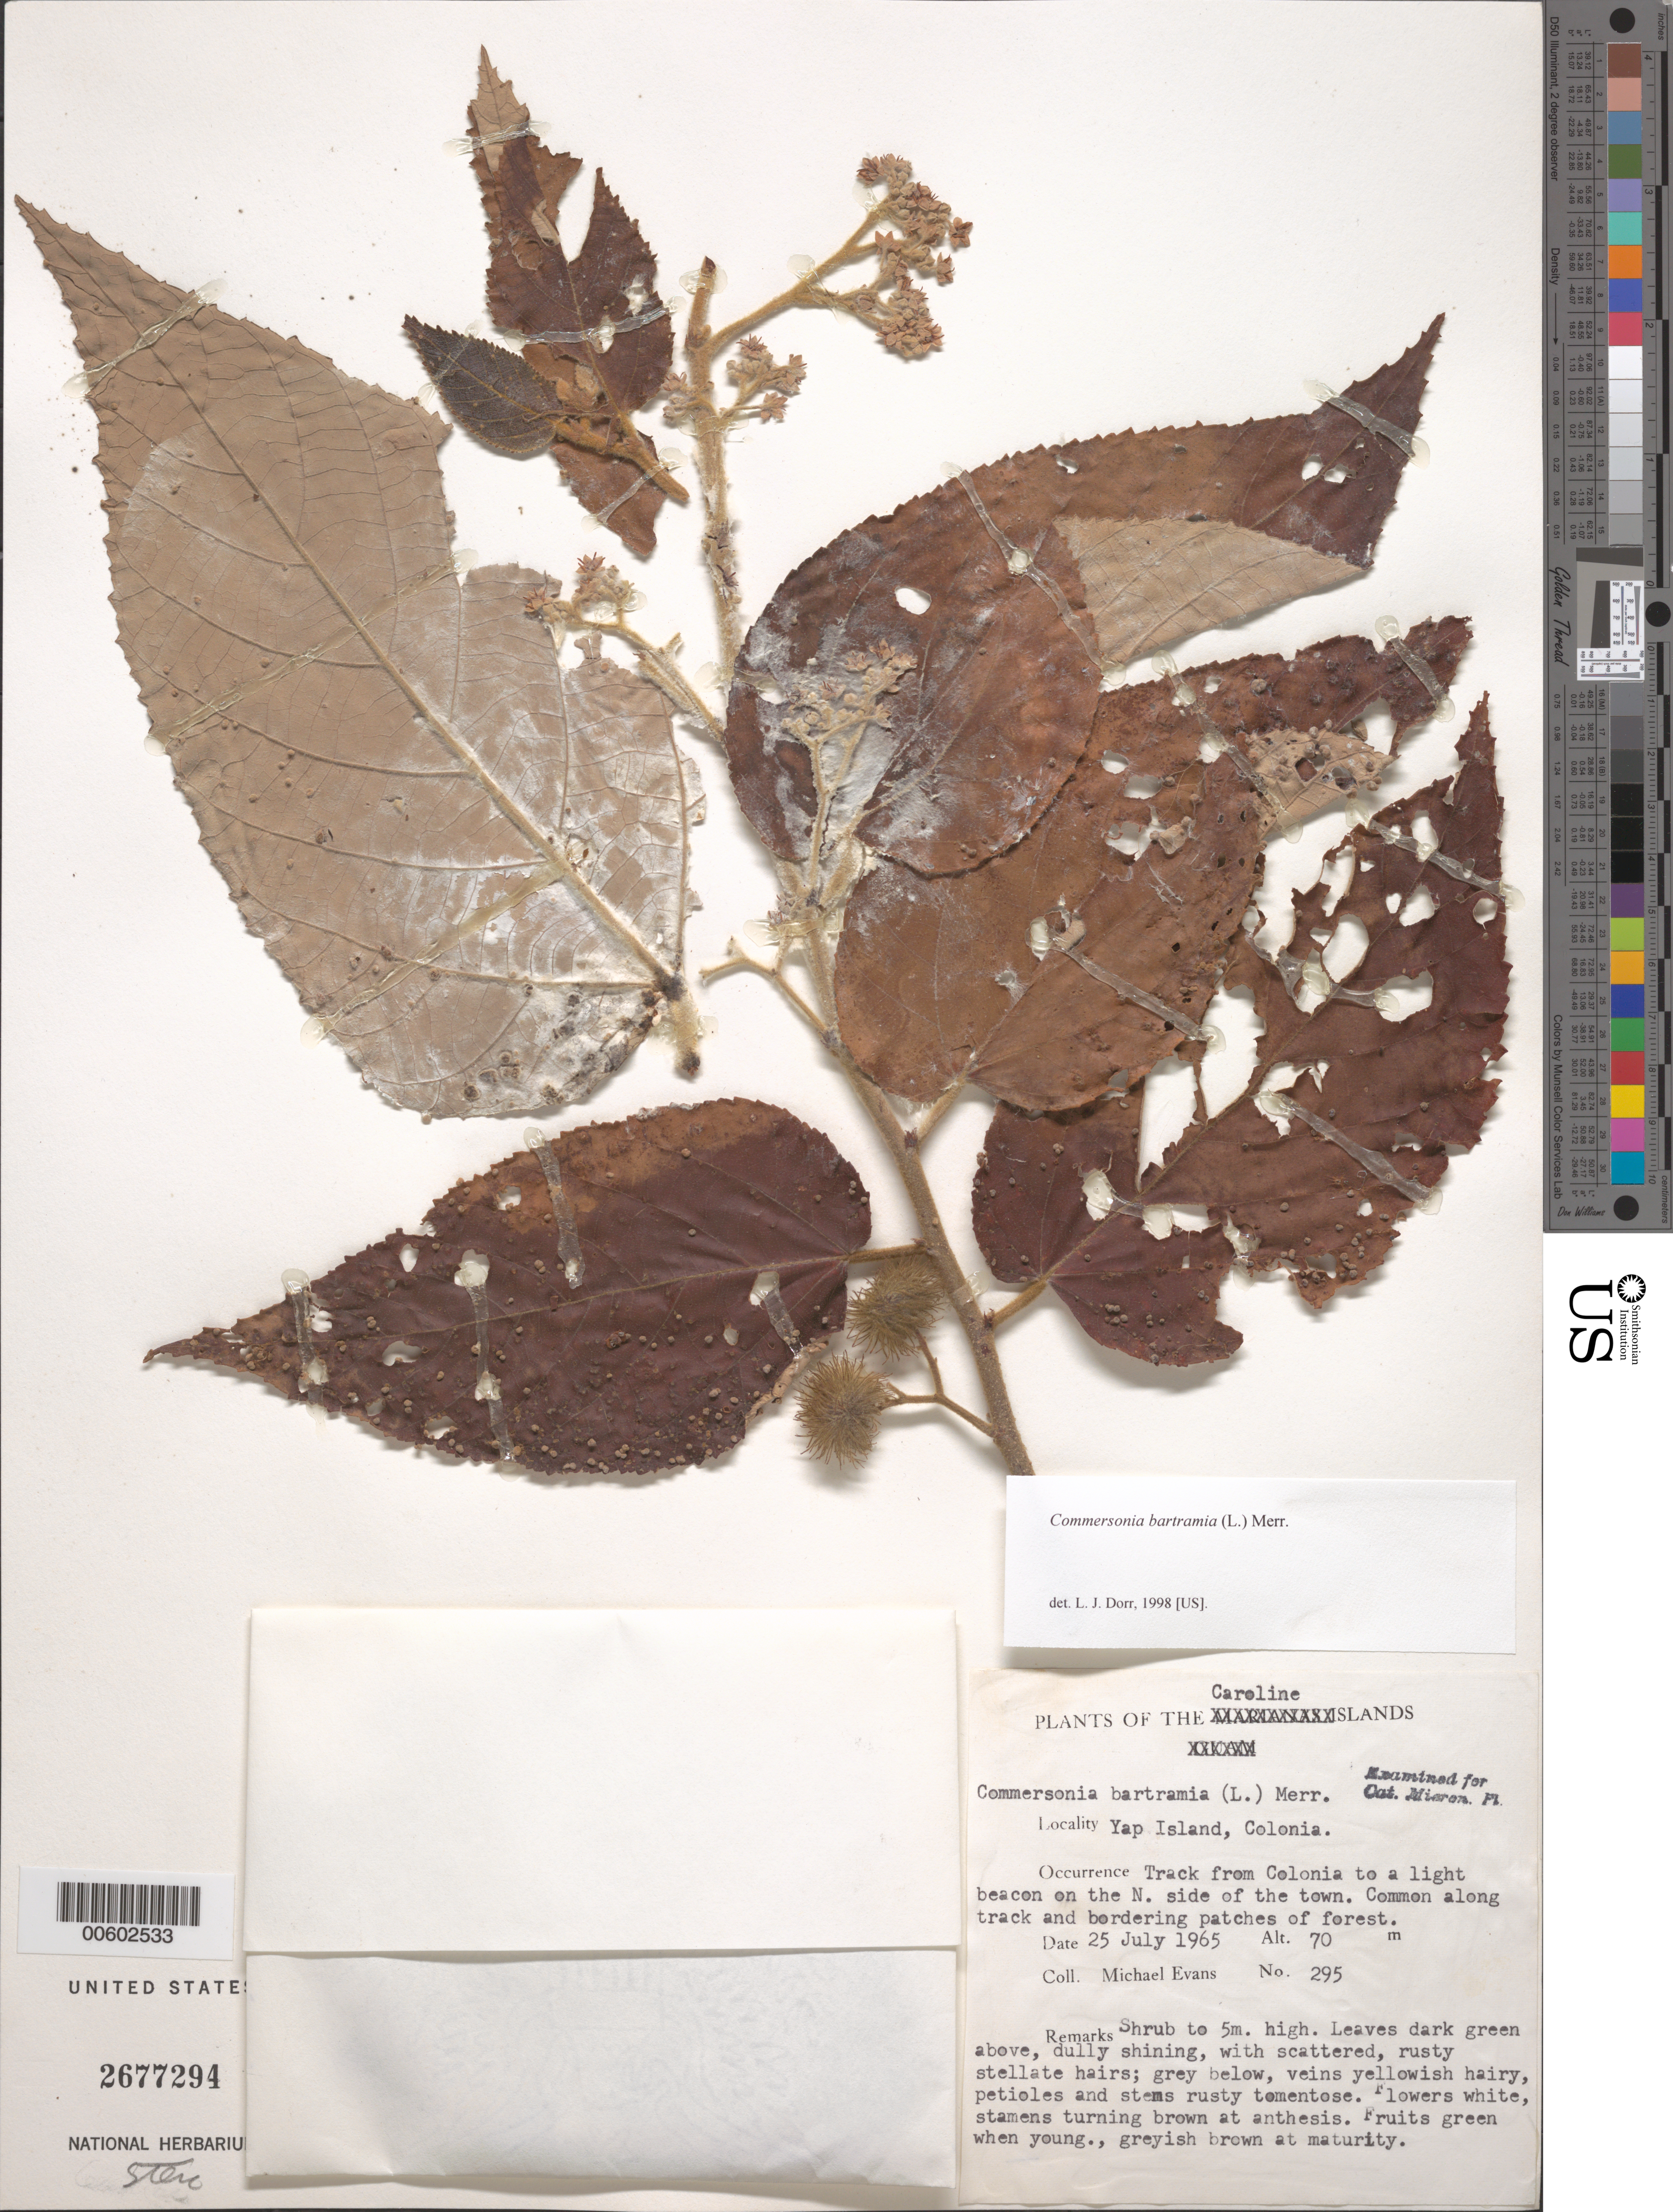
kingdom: Plantae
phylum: Tracheophyta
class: Magnoliopsida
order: Malvales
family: Malvaceae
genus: Commersonia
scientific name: Commersonia bartramia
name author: (L.) Merr.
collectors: M. Evans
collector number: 295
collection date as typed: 25 Jul 1965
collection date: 1965-07-25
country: Micronesia, Federated States of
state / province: Yap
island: Yap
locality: Colonia, track from Colonia to a light beacon on the N side of town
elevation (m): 70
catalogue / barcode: US 2677294